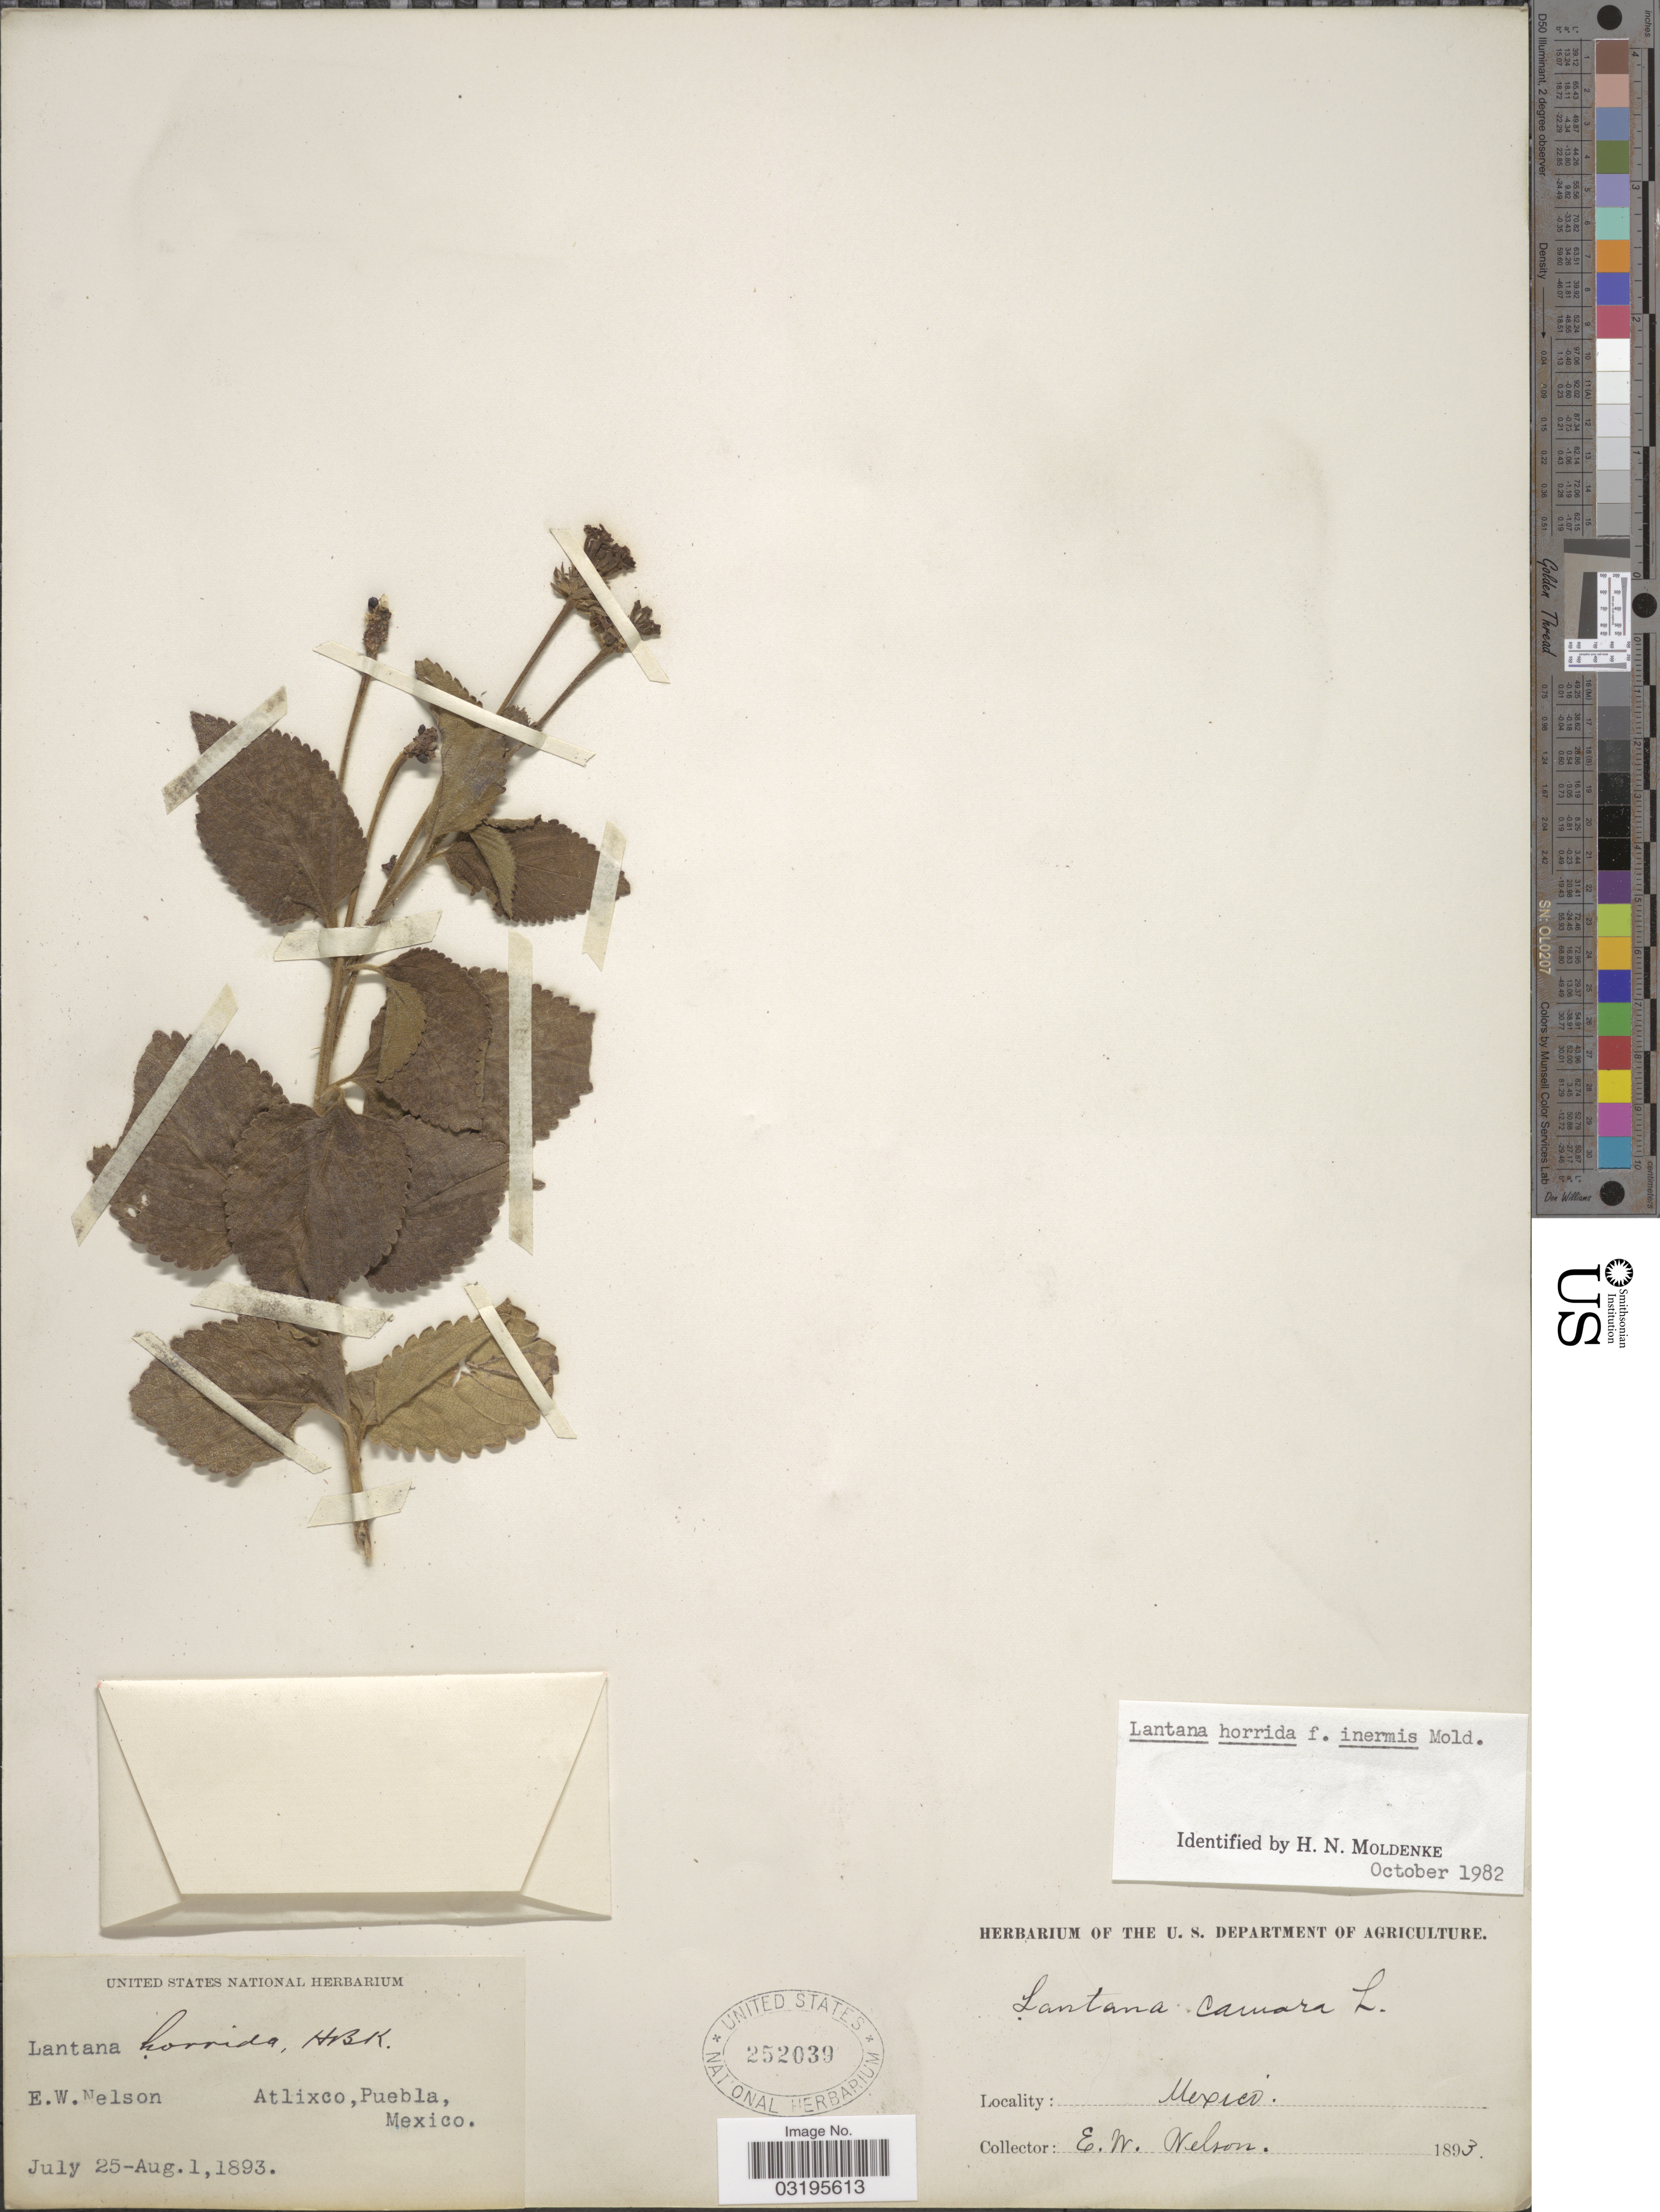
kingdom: Plantae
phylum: Tracheophyta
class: Magnoliopsida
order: Lamiales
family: Verbenaceae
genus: Lantana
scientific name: Lantana horrida f. inermis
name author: Moldenke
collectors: E. W. Nelson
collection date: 1893-07-02/1893-08-01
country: Mexico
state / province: Puebla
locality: Atlixco.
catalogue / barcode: US 252039